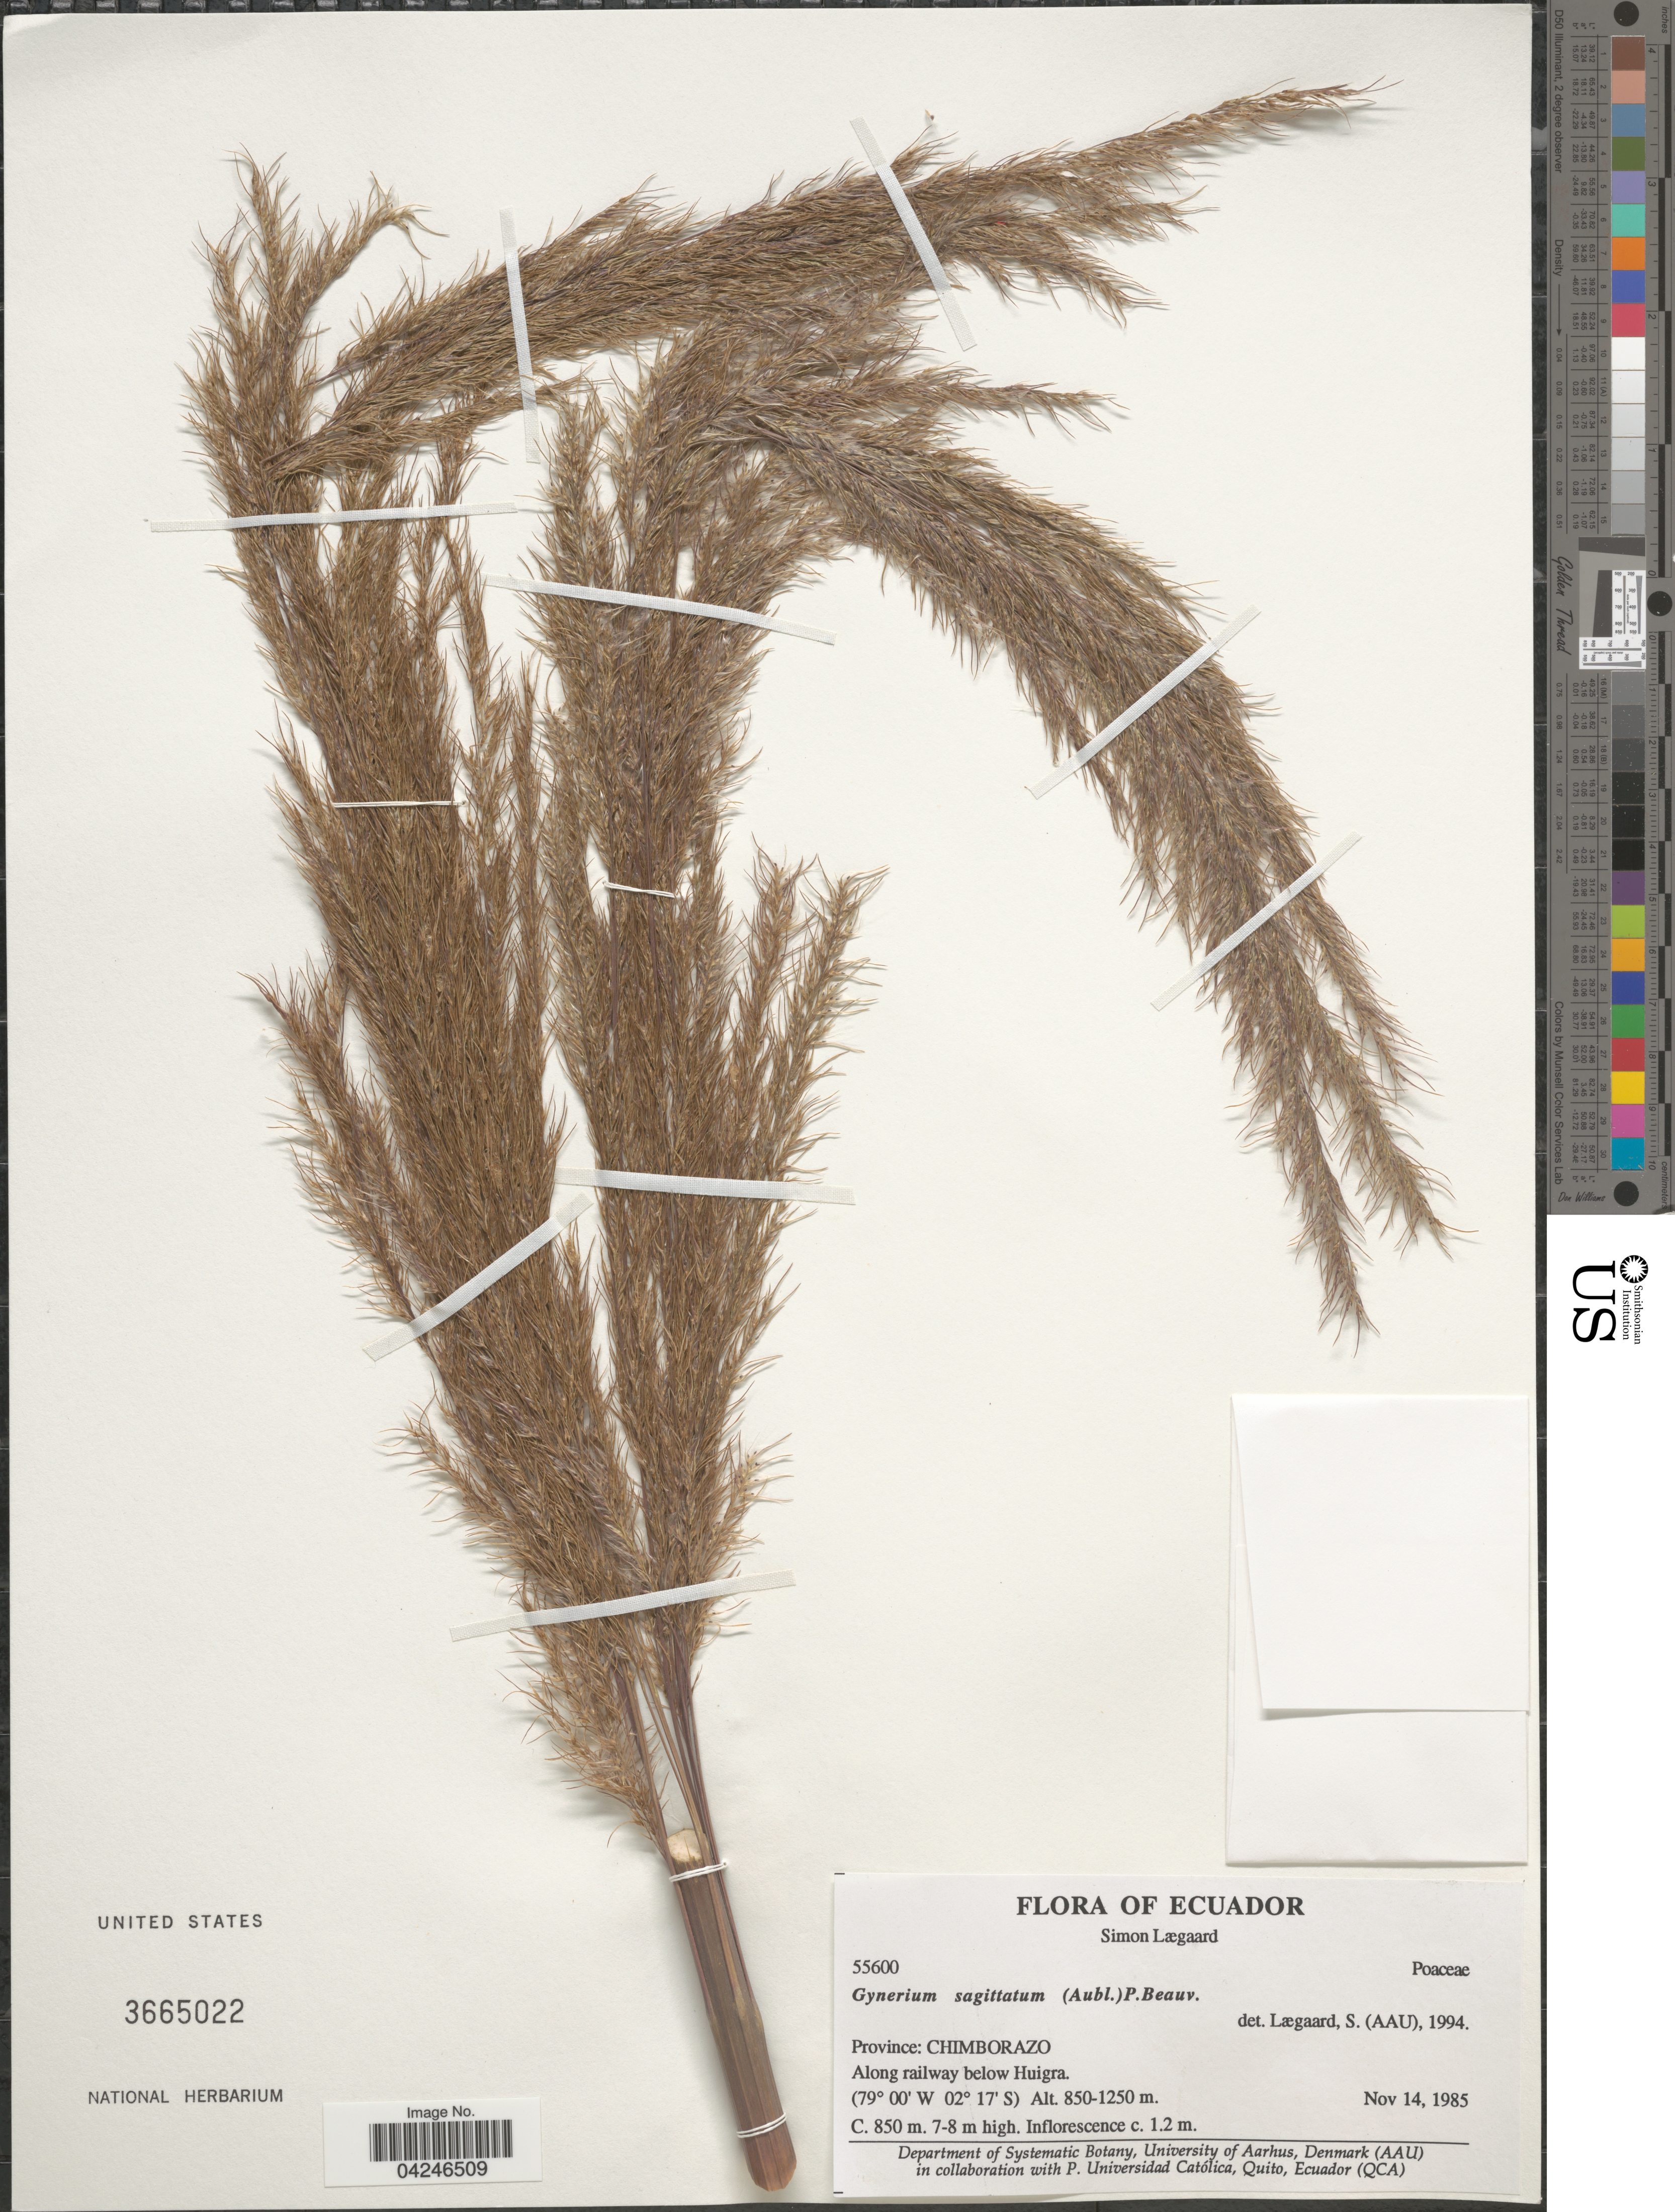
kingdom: Plantae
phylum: Tracheophyta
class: Liliopsida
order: Poales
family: Poaceae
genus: Gynerium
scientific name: Gynerium sagittatum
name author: (Aubl.) P. Beauv.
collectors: S. Lægaard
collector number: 55600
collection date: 1985-11-14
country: Ecuador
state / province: Chimborazo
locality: Along highway below Huigra.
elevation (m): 850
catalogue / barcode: US 3665022